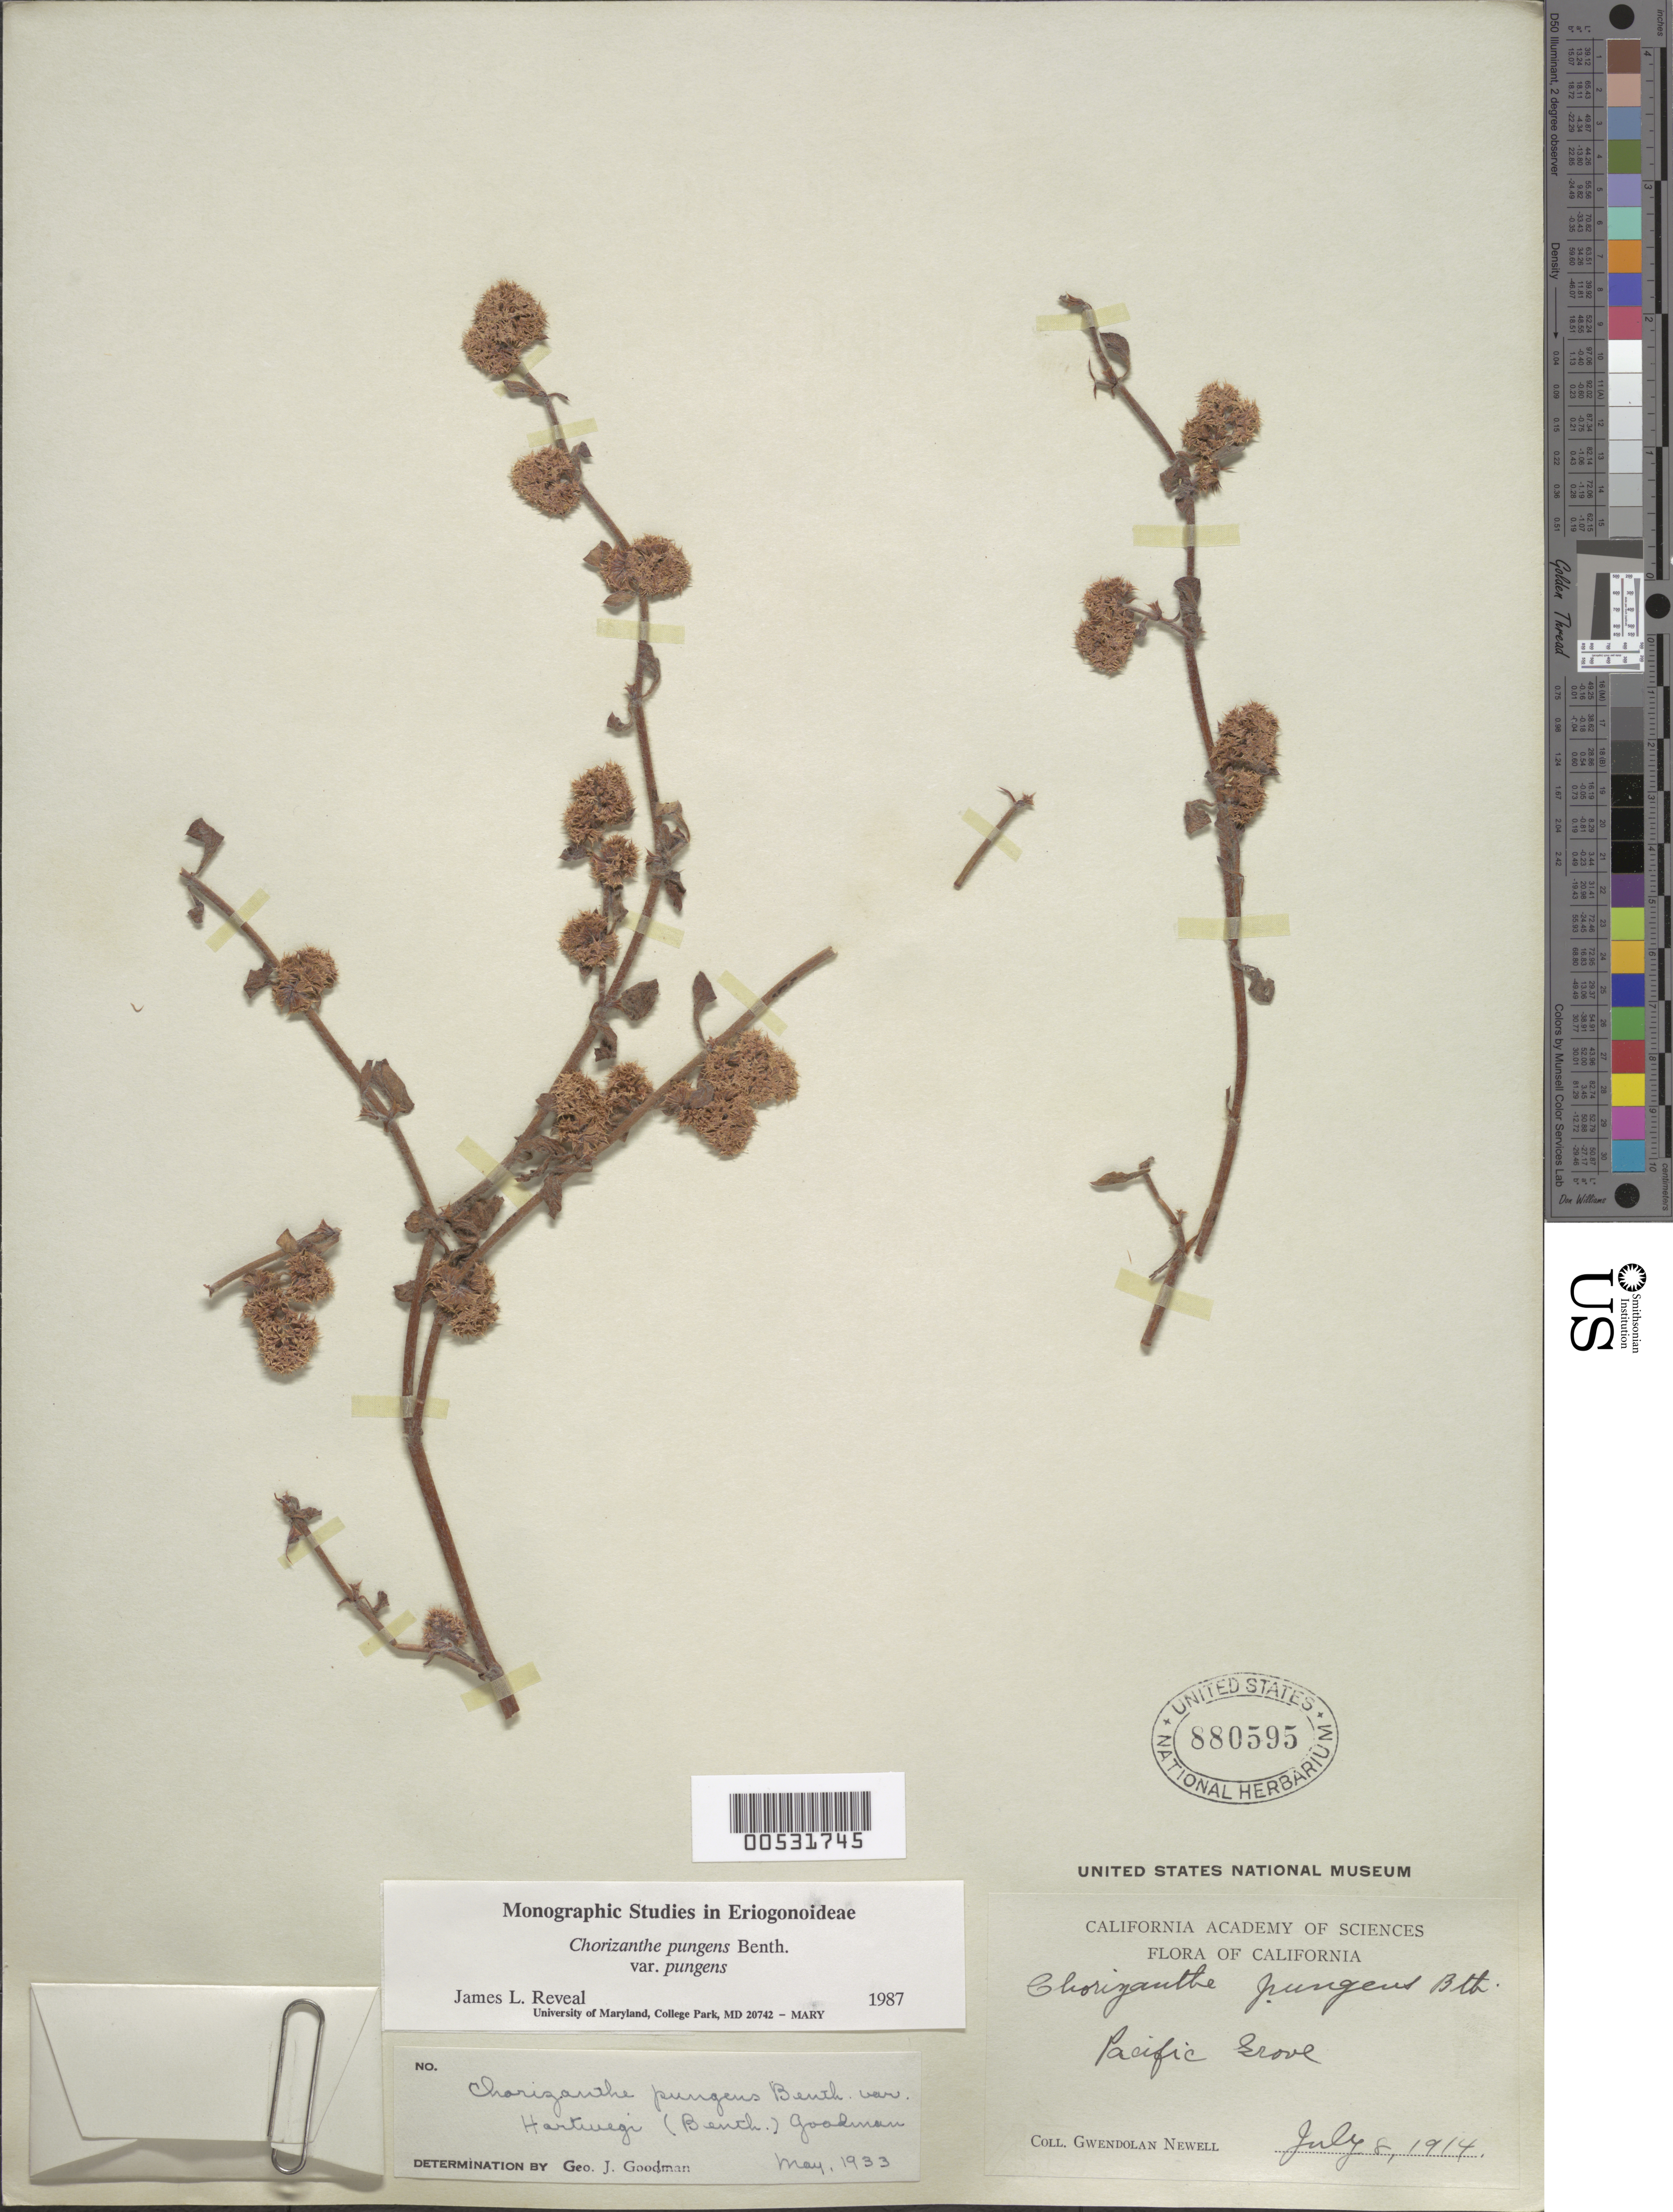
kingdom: Plantae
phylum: Tracheophyta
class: Magnoliopsida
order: Caryophyllales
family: Polygonaceae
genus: Chorizanthe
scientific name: Chorizanthe pungens var. pungens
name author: Benth.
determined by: Reveal, J. L.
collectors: G. Newell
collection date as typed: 08 Jul 1914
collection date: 1914-07-08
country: United States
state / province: California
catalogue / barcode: US 880595